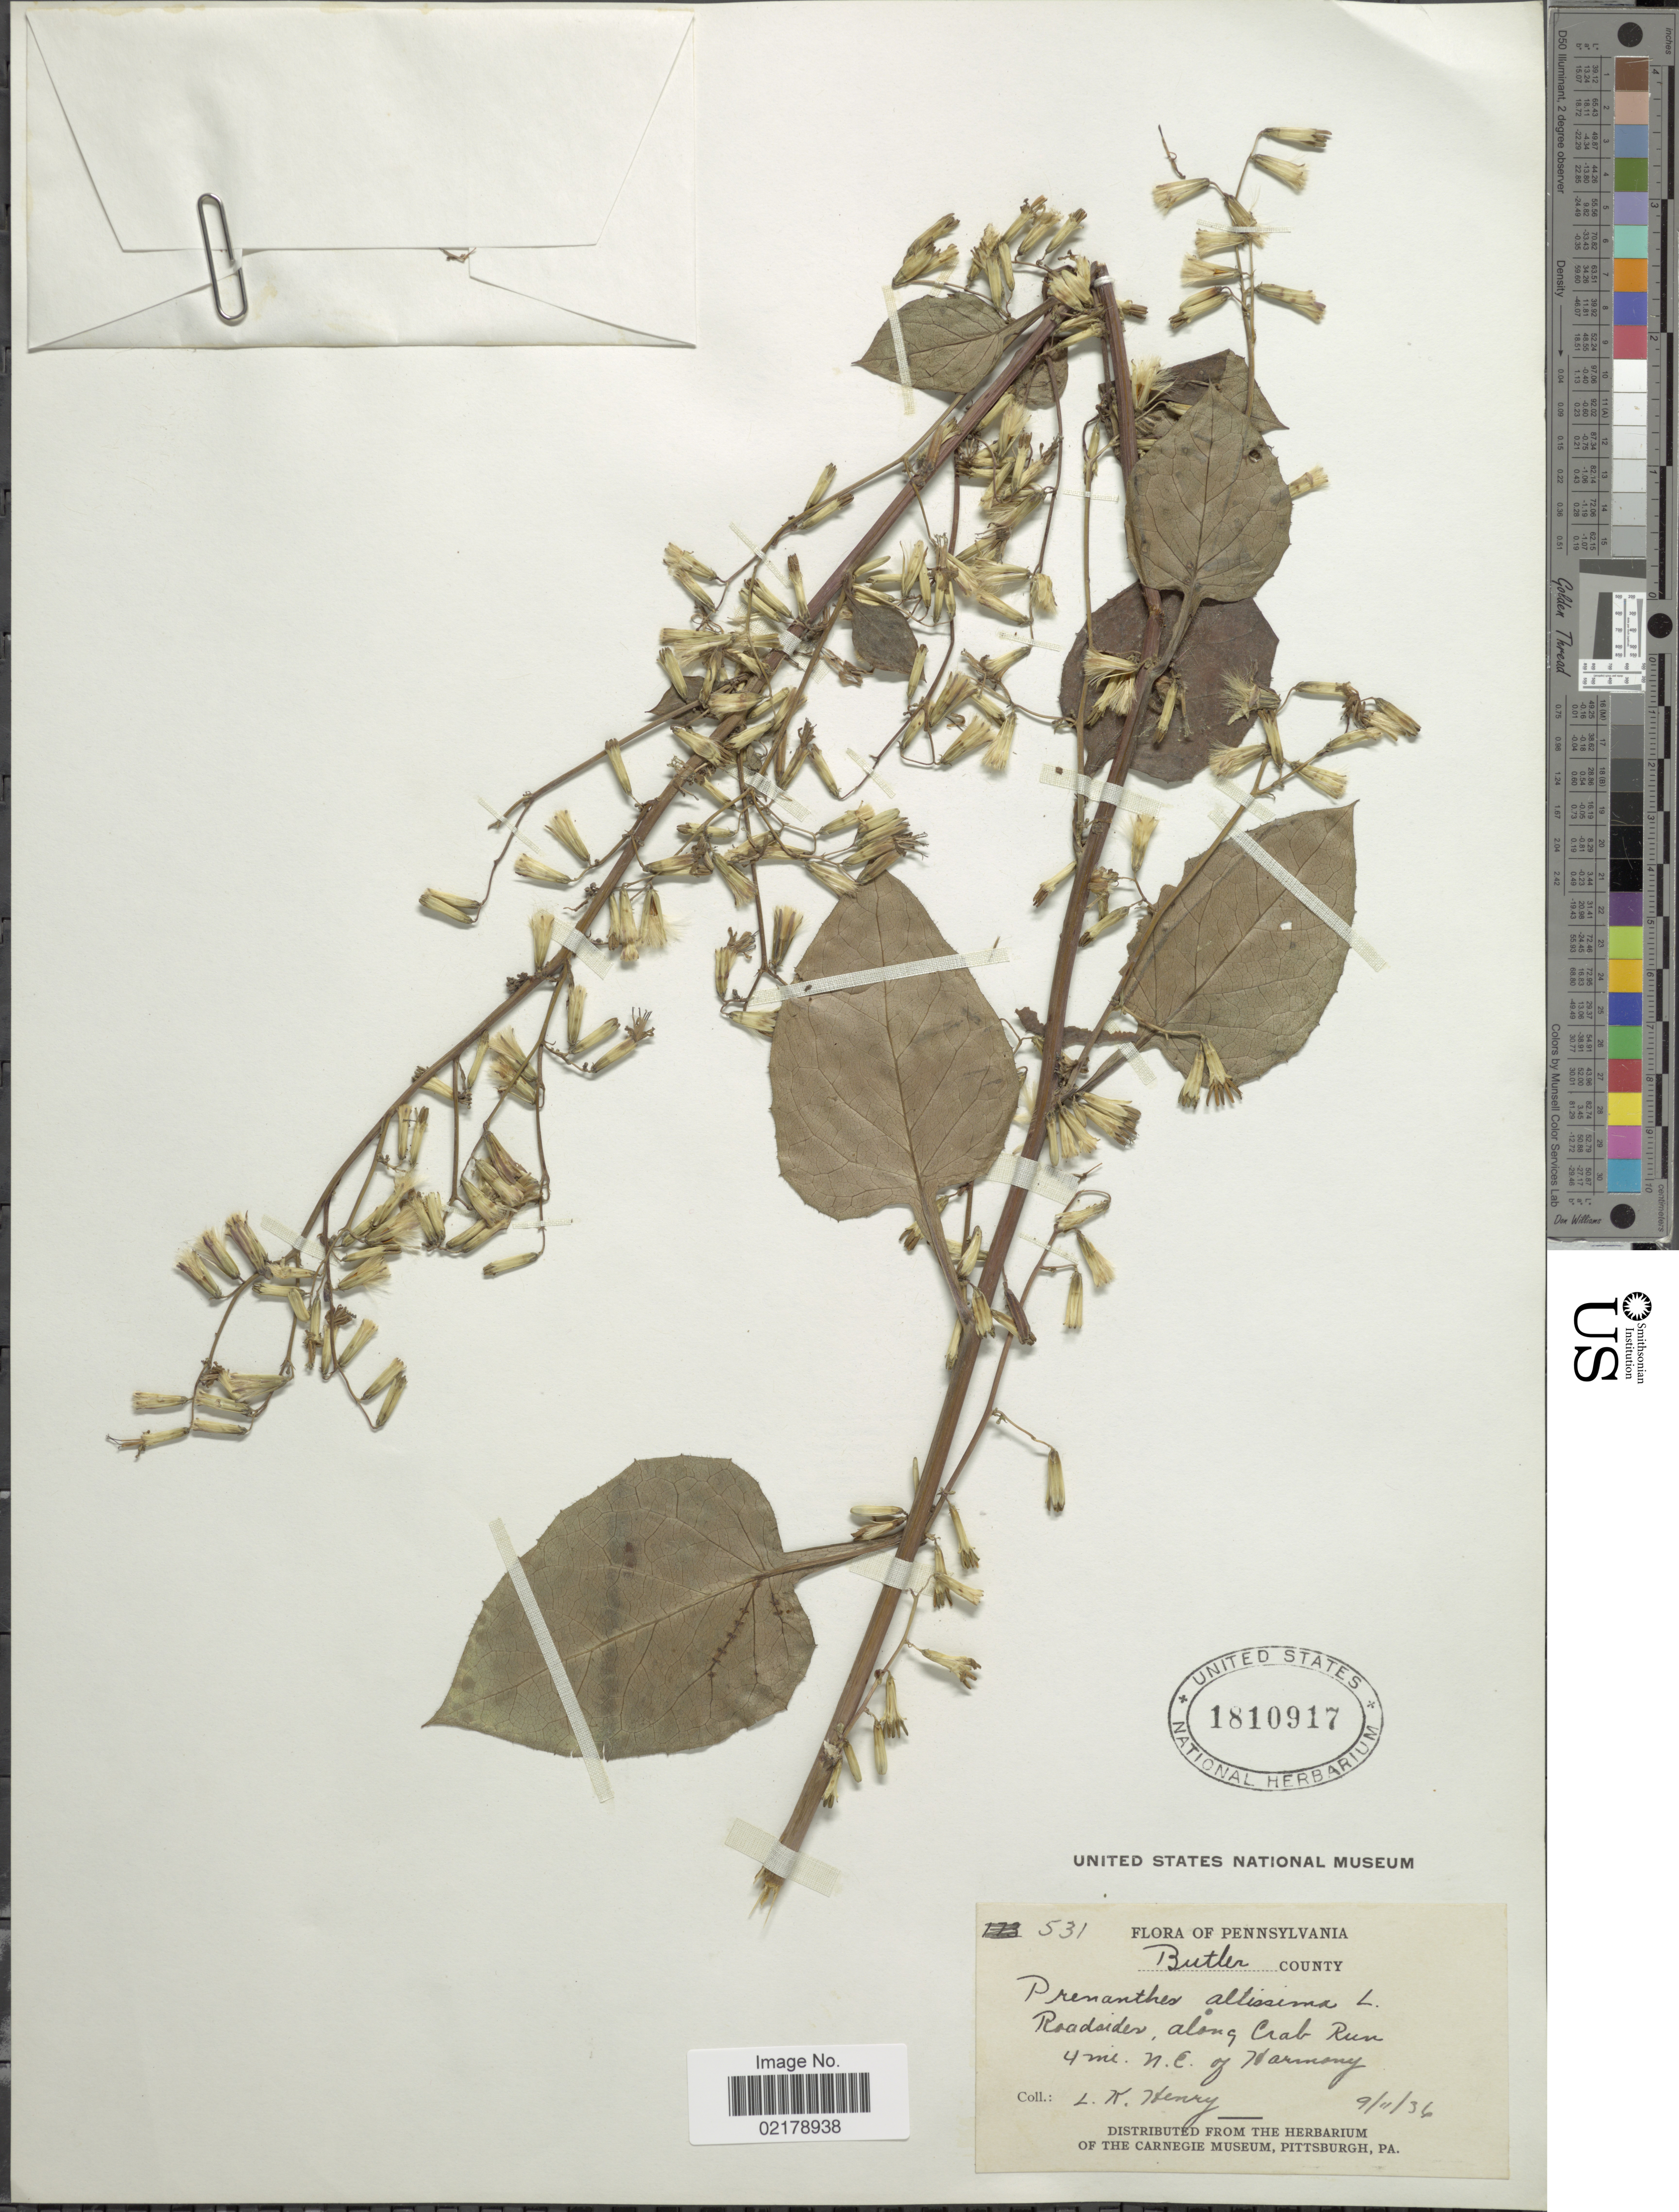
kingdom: Plantae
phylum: Tracheophyta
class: Magnoliopsida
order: Asterales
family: Asteraceae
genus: Nabalus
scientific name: Nabalus altissimus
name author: (L.) Hook.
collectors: L. K. Henry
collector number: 531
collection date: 1936-11-09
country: United States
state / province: Pennsylvania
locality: Butler County, along Crab Run 4 mi N.E. of Harmony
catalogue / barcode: US 1810917